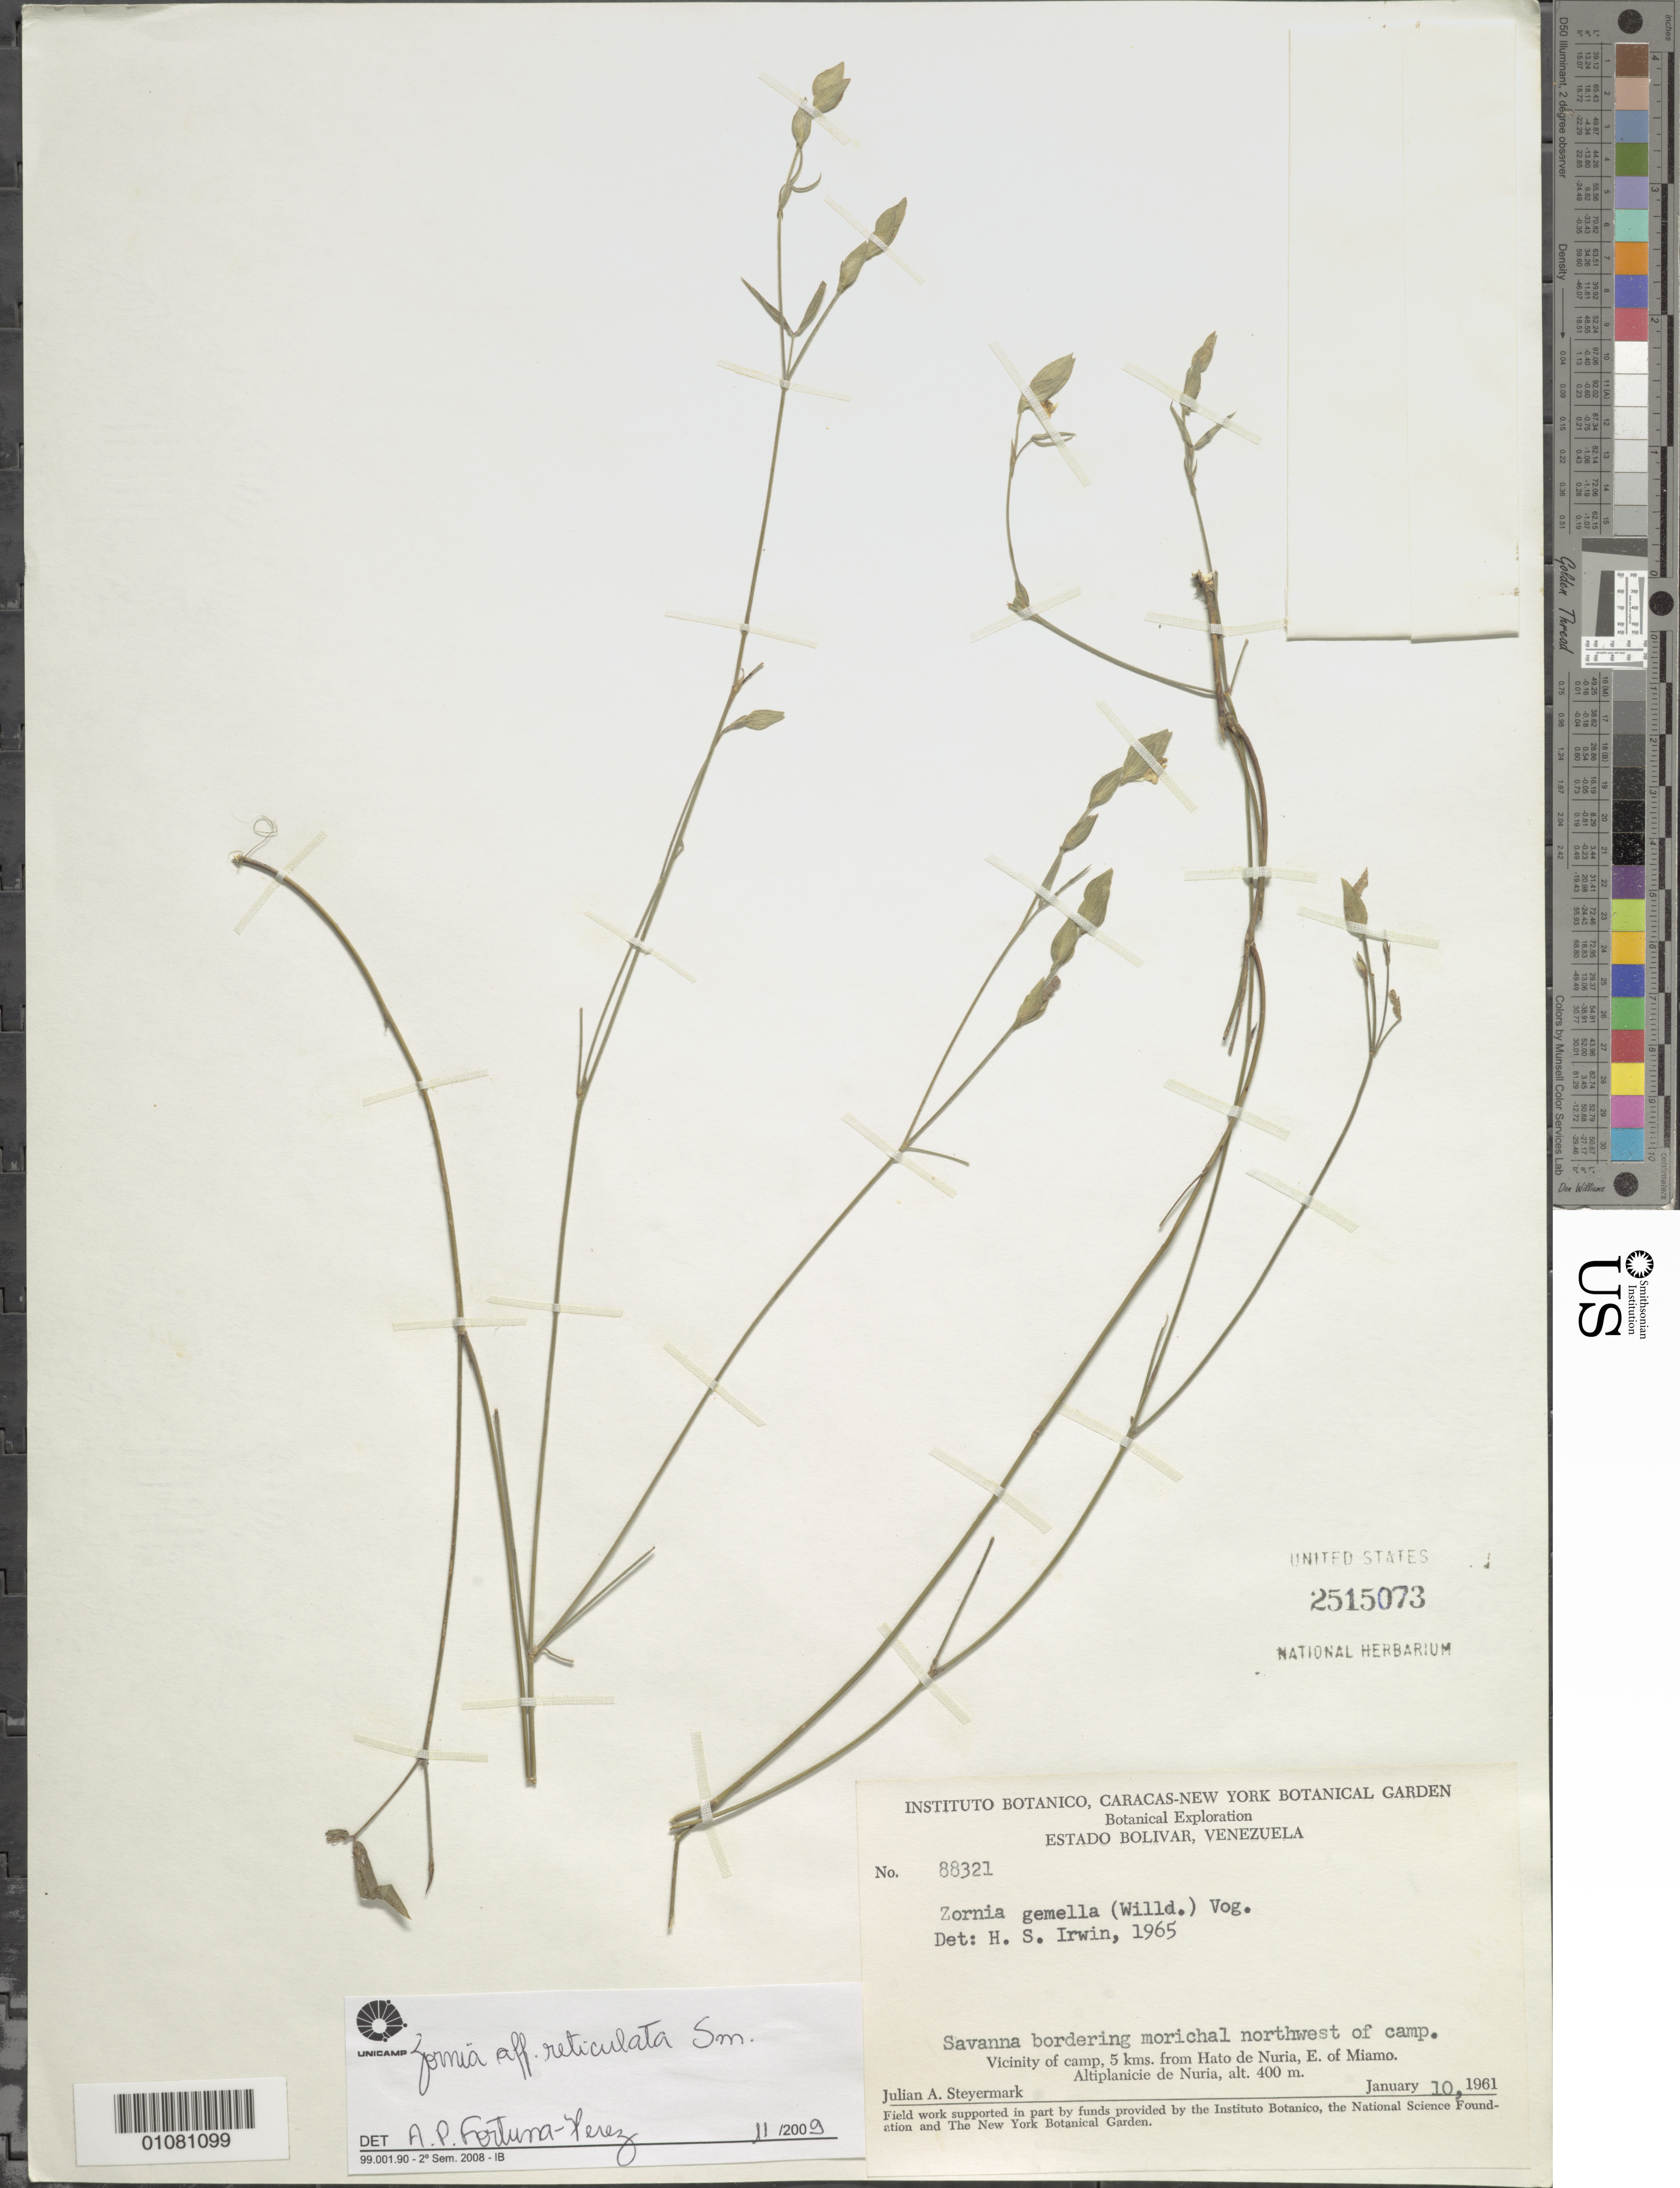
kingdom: Plantae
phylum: Tracheophyta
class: Magnoliopsida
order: Fabales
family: Fabaceae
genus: Zornia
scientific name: Zornia reticulata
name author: Sm.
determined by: Fortuna-Perez, Ana Paula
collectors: J. Steyermark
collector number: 88321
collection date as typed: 10-Jan-61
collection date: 1961-01-10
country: Venezuela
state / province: Bolívar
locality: Vicinity of camp, 5 kms from Hato de Nuria, East of Miamo, Altiplanicie de Nuria.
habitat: Savanna bordering morichal northwest of camp.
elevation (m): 400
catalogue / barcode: US 2515973